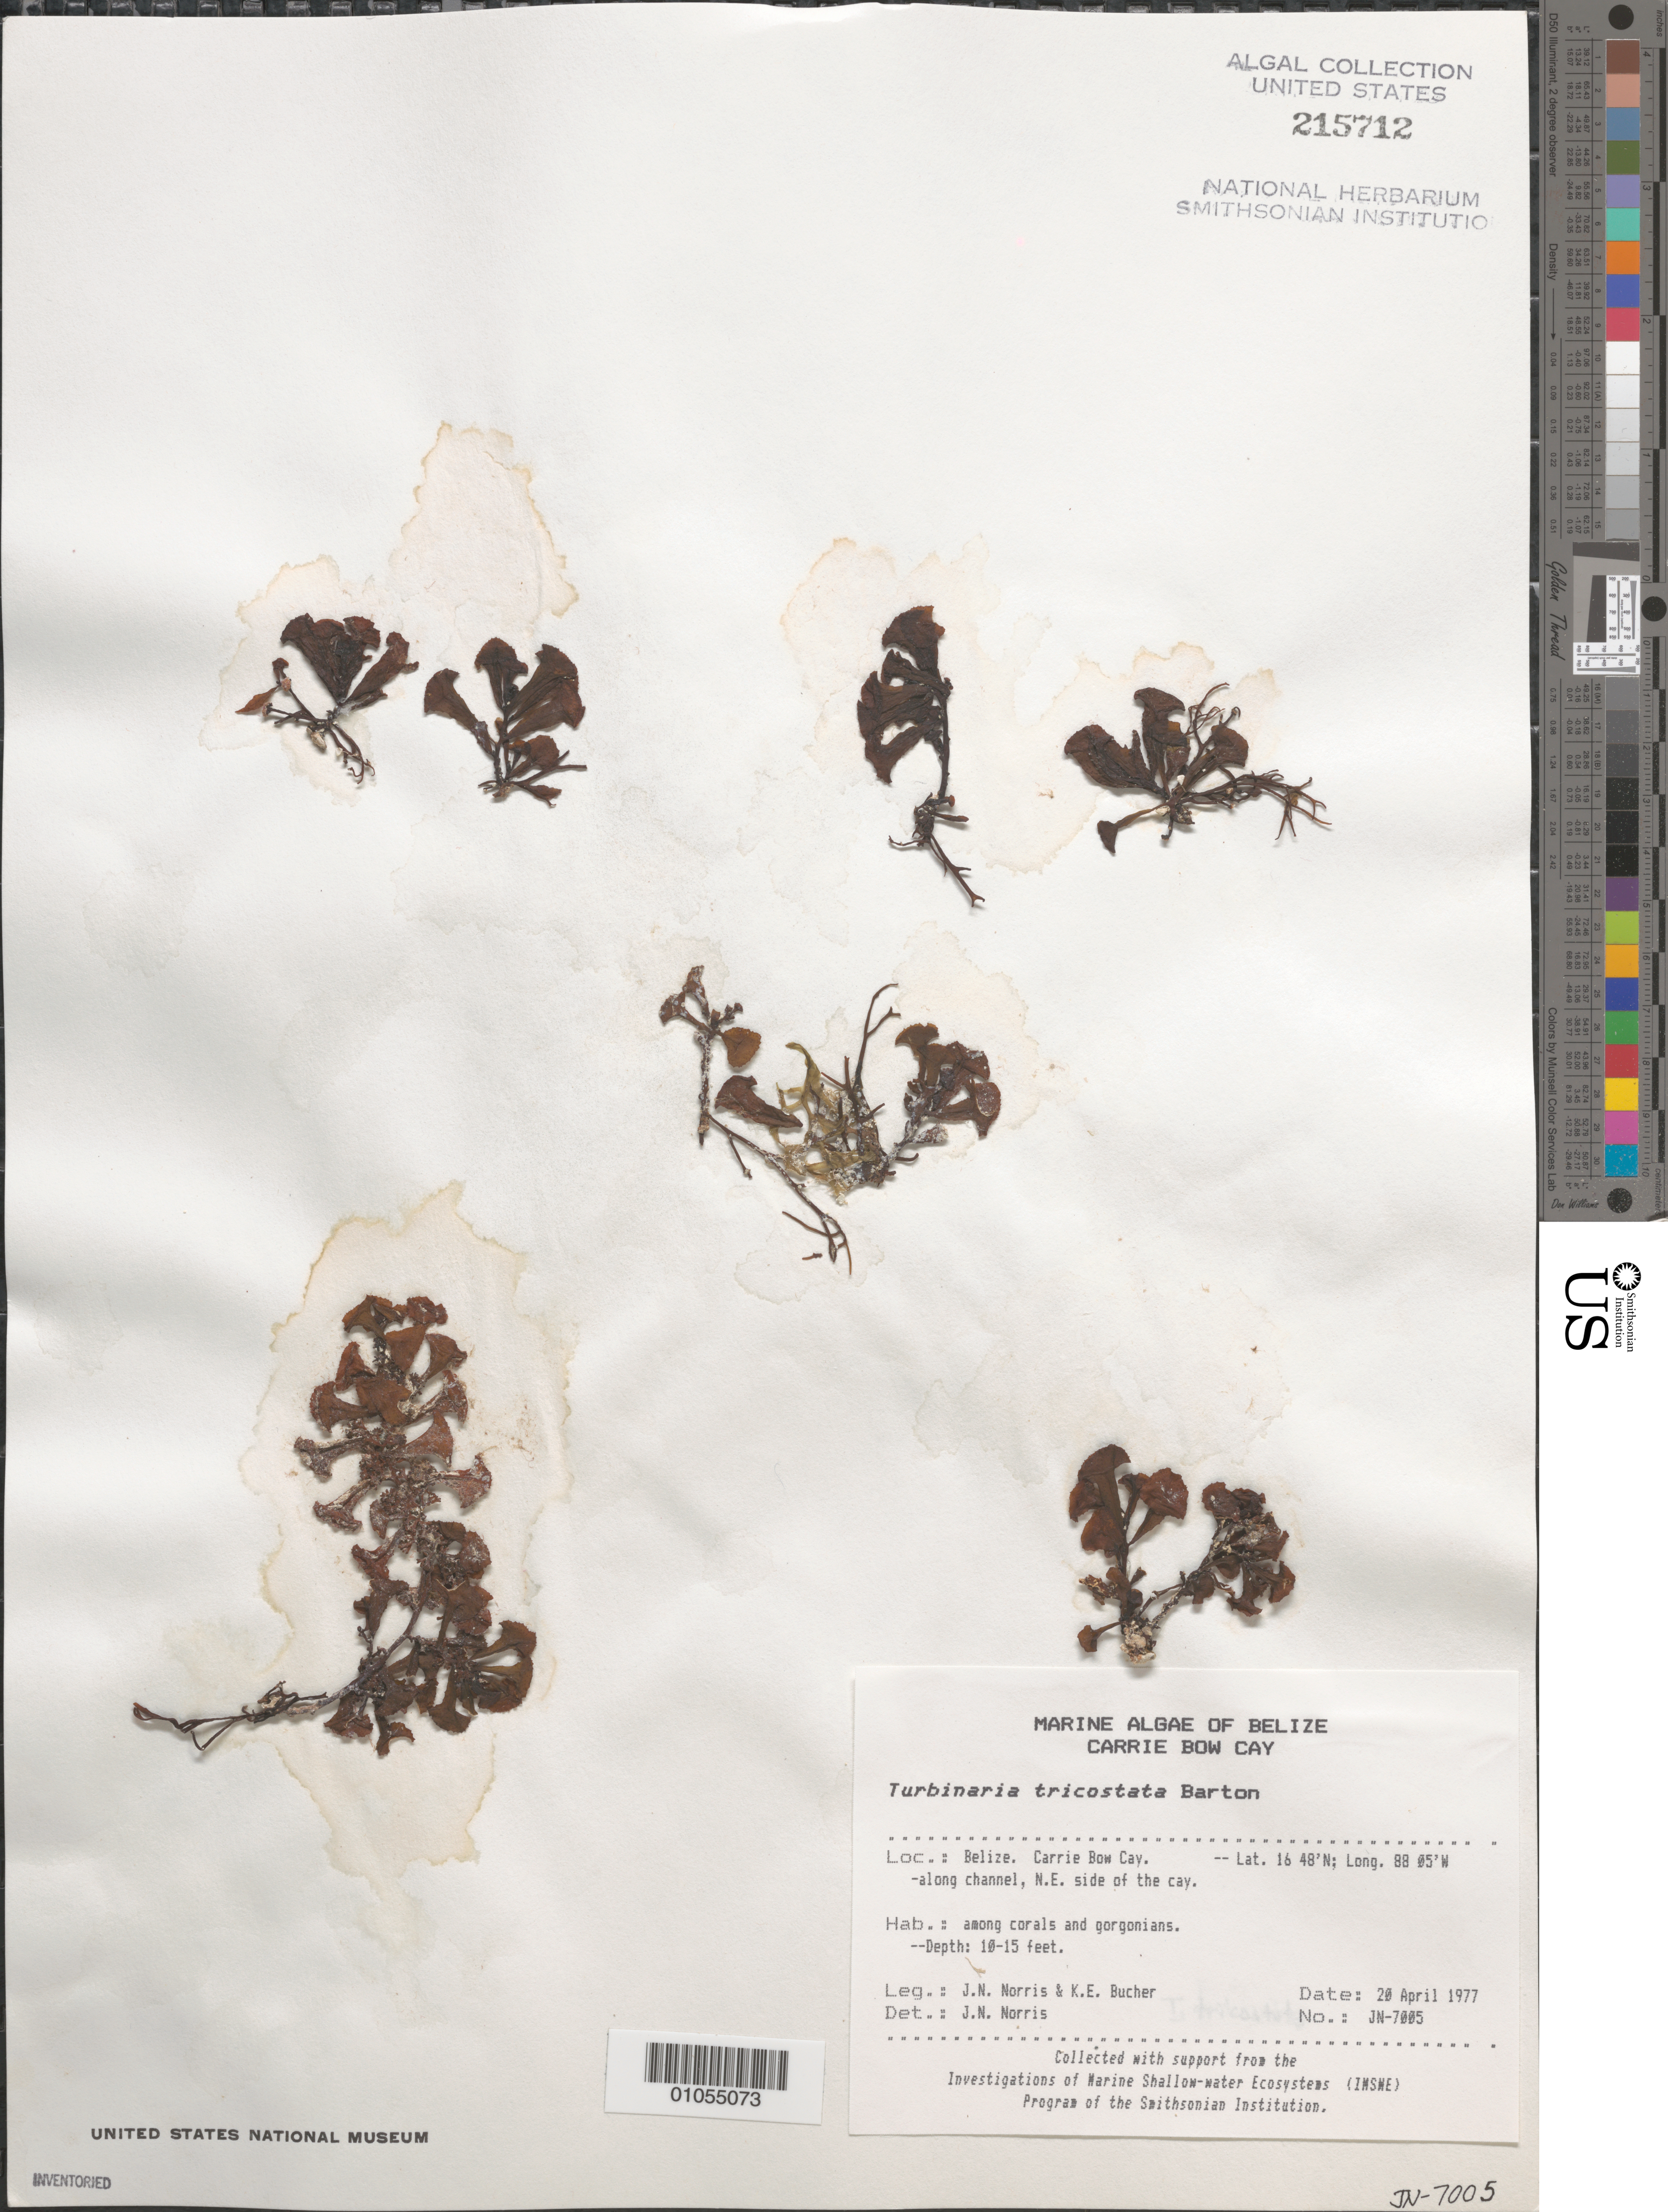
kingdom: Chromista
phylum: Ochrophyta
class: Phaeophyceae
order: Fucales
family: Sargassaceae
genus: Turbinaria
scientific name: Turbinaria tricostata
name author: E.S. Barton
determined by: Norris, James N.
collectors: J. N. Norris & K. E. Bucher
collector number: JN-7005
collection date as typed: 20 Apr 1977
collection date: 1977-04-20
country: Belize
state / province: Stann Creek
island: Carrie Bow Cay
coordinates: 16 48'N, 88 05'W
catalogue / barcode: US 215712